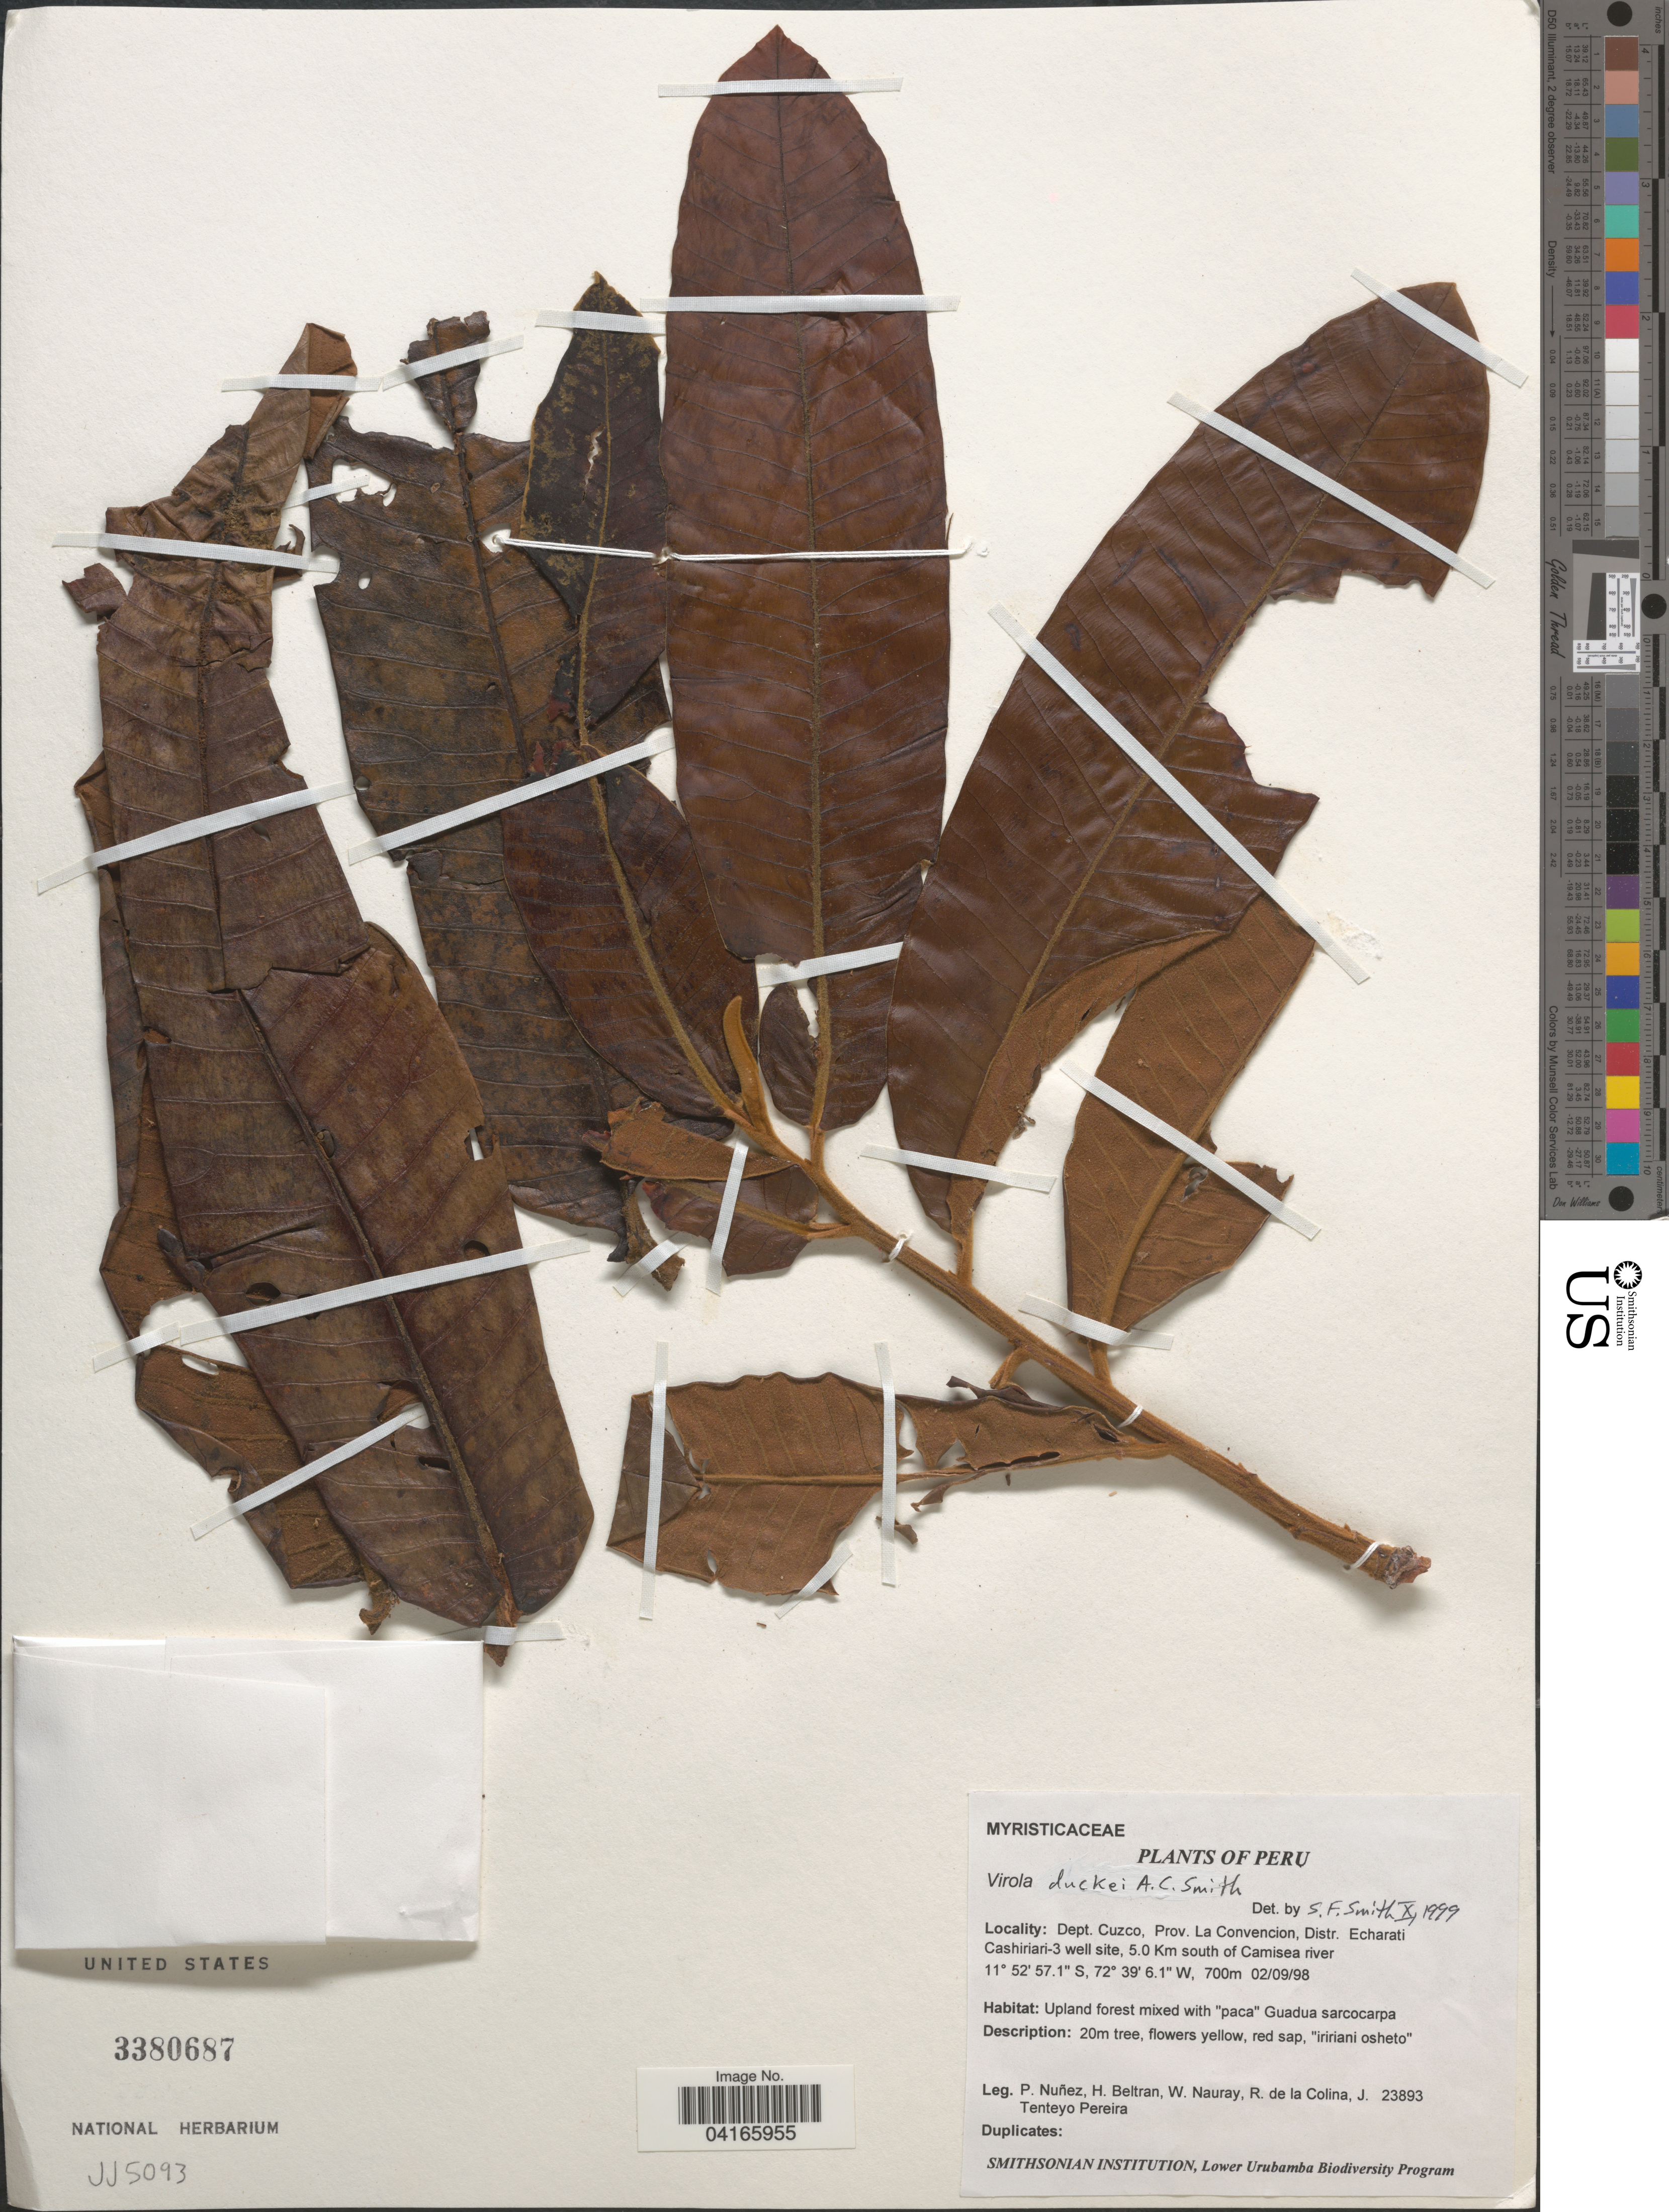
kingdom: Plantae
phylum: Tracheophyta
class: Magnoliopsida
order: Magnoliales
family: Myristicaceae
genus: Virola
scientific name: Virola duckei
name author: A.C. Sm.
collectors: P. Nuñez V., H. Beltran, W. Nauray, R. Colina & J. T. Pereira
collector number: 23893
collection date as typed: Transcribed d/m/y: 2/9/98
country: Peru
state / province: Cusco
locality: Dept. Cuzco, Prov. La Convencion, Distr. Echarati Cashiriari-3 well site, 5.0 Km south of Camisea river.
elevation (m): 700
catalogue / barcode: US 3380687